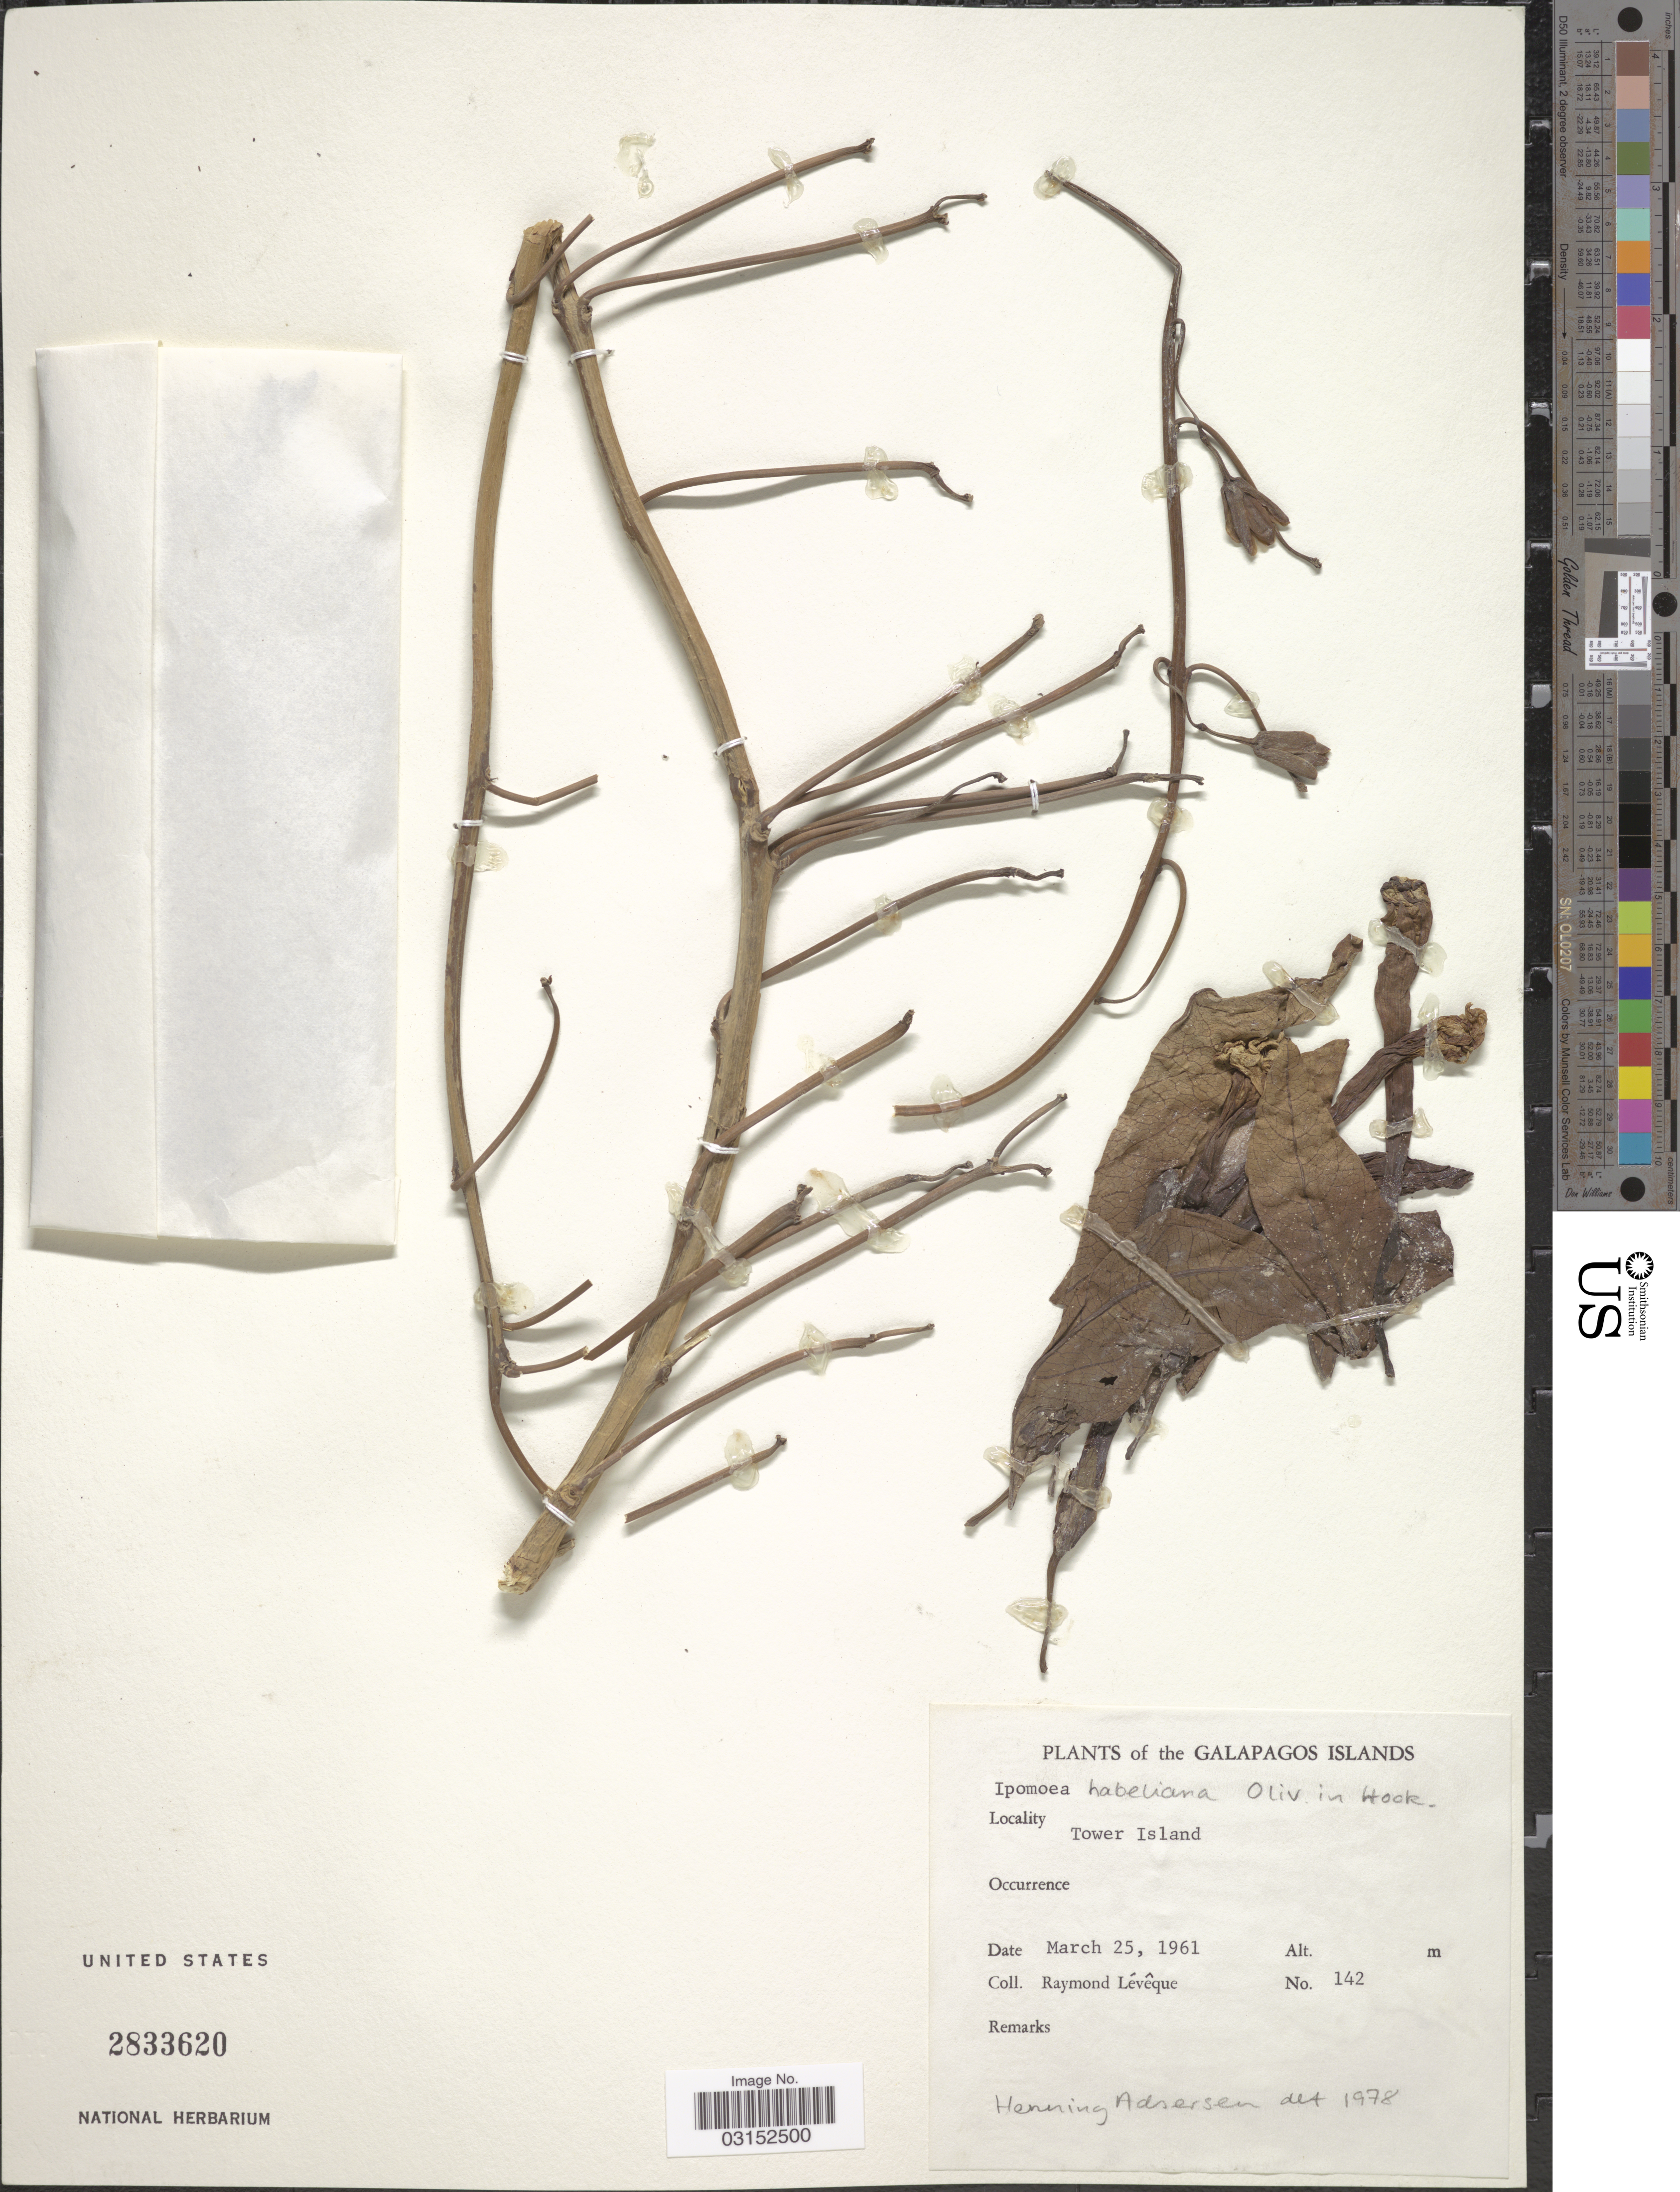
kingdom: Plantae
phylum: Tracheophyta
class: Magnoliopsida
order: Solanales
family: Convolvulaceae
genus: Ipomoea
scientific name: Ipomoea habeliana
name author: Oliv.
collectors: R. Lévêque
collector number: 142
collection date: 1961-03-25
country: Ecuador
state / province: Colón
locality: The Galapagos Islands, Tower Island.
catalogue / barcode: US 2833620